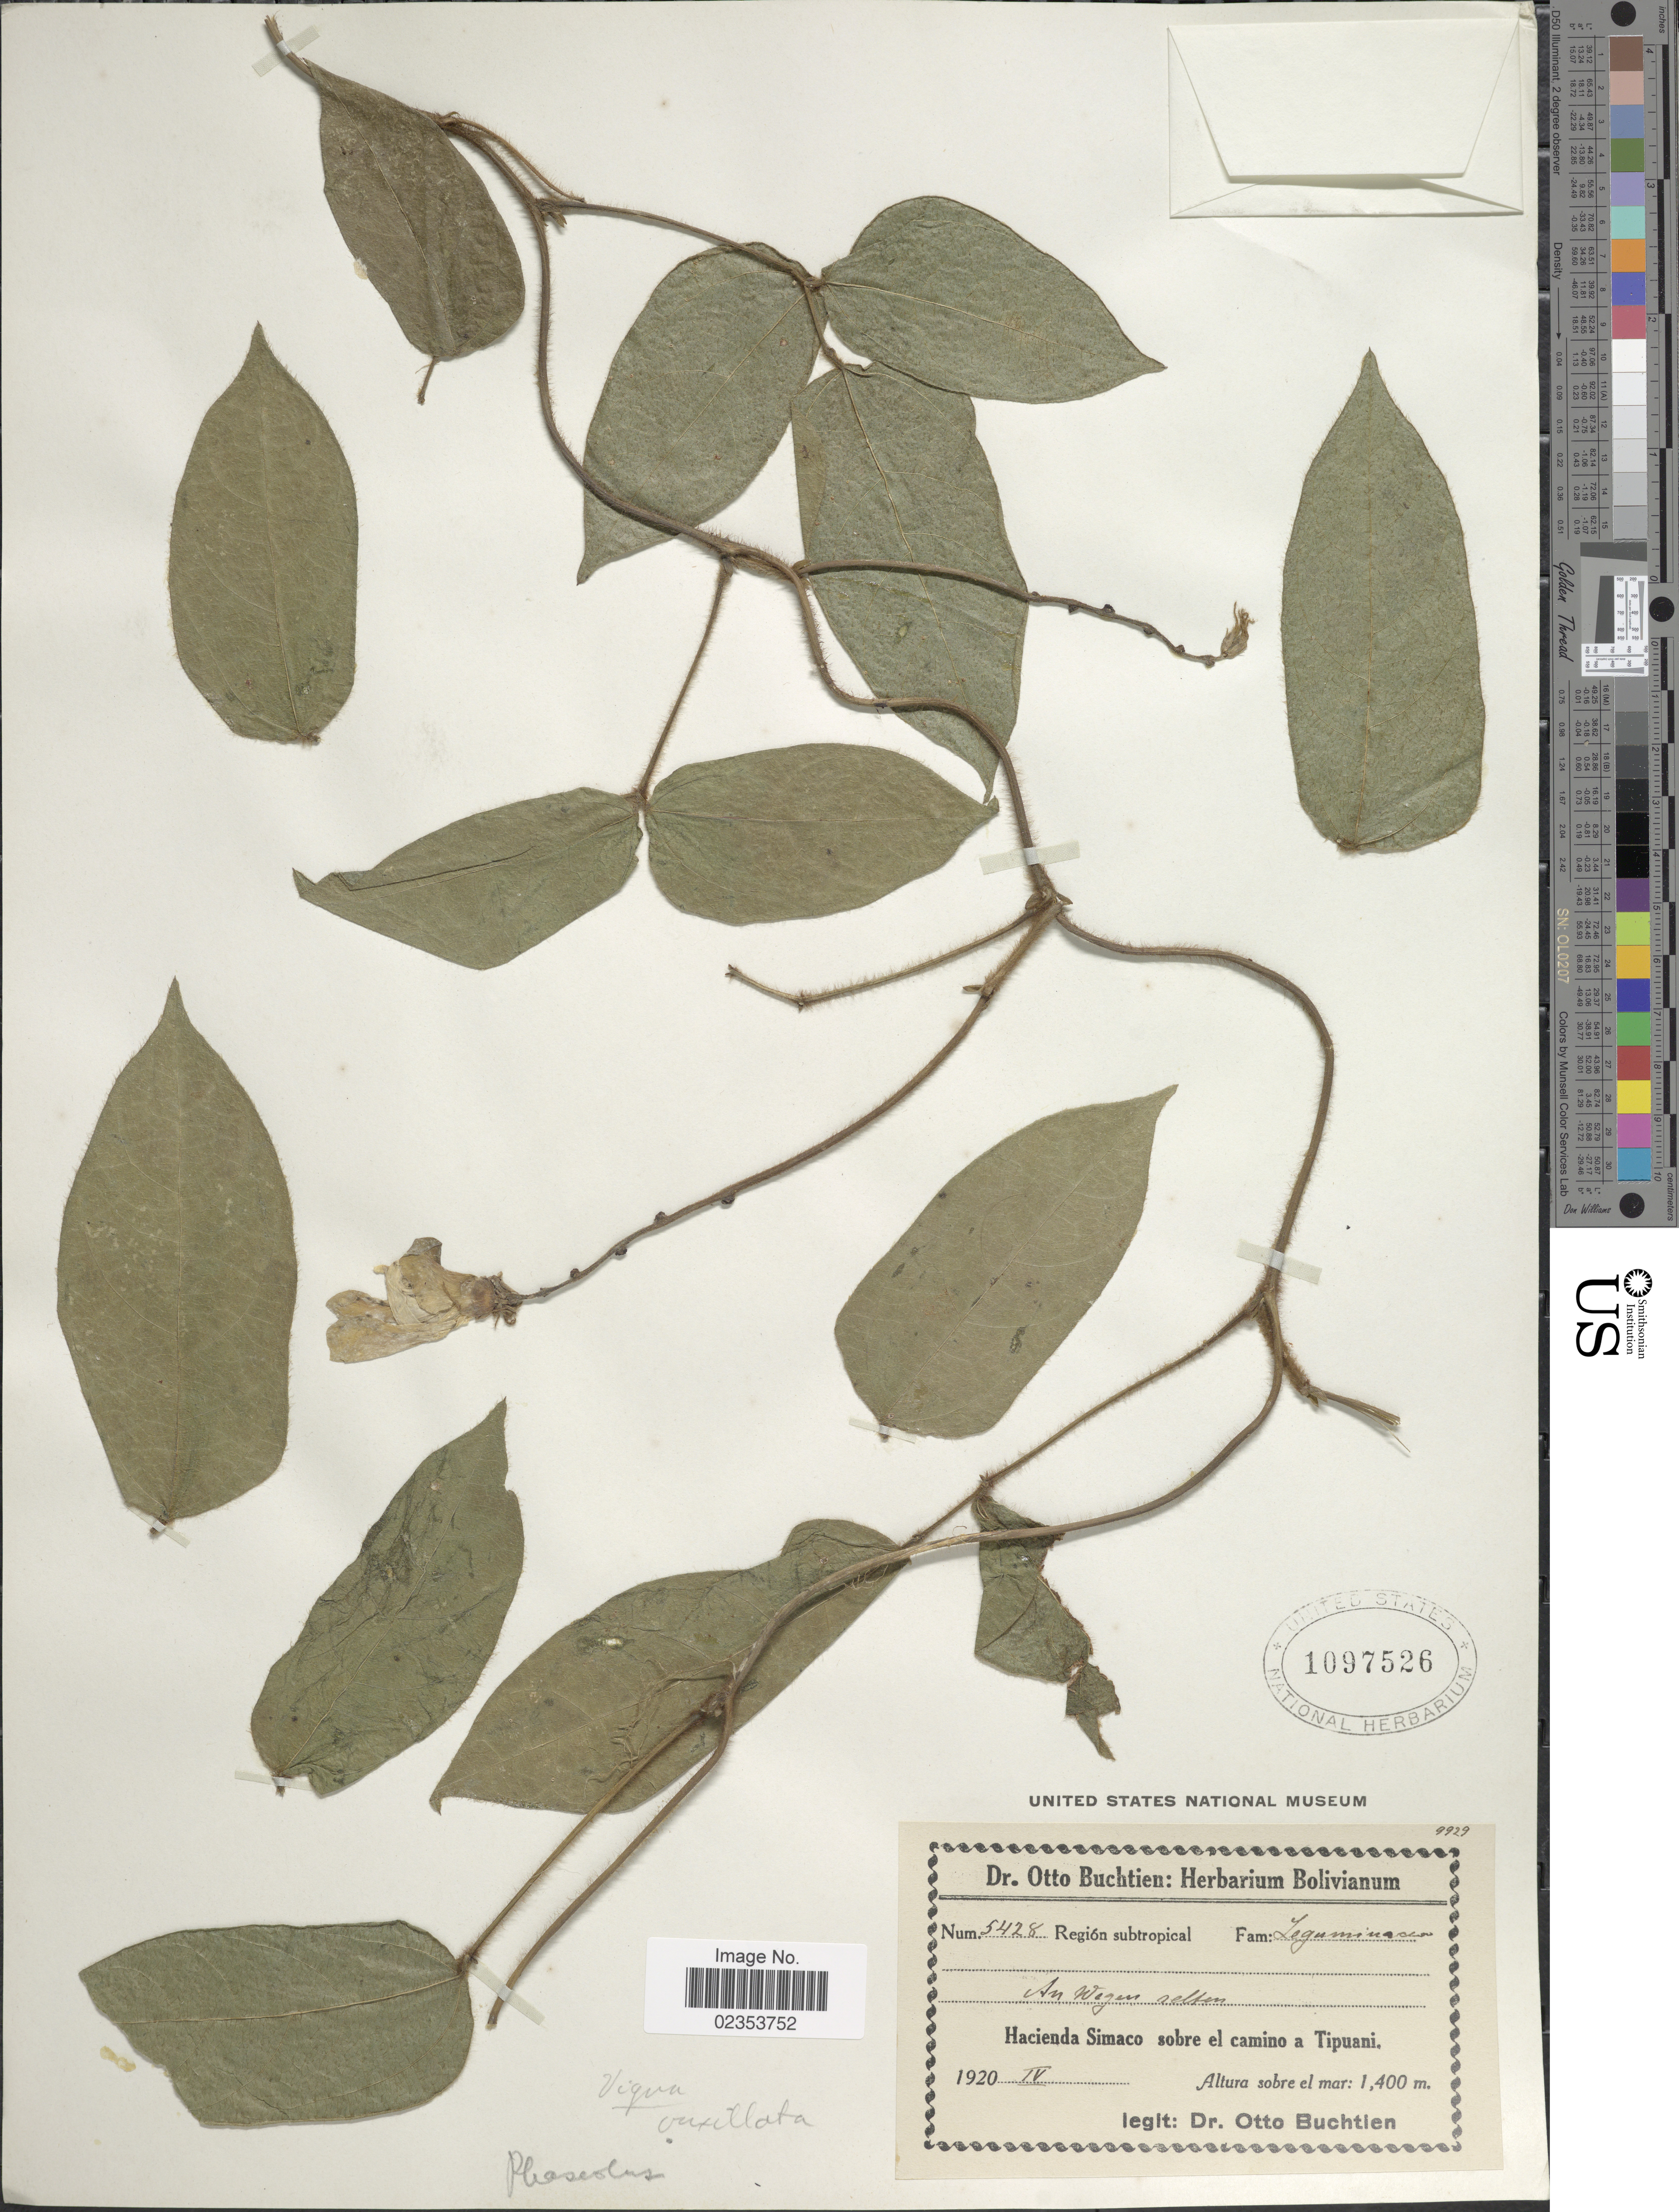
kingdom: Plantae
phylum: Tracheophyta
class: Magnoliopsida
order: Fabales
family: Fabaceae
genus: Vigna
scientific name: Vigna vexillata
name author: (L.) A. Rich.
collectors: O. Buchtien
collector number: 5428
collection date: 1920-04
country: Bolivia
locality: Hacienda Simaco sobre el camino a Tipuani. Region Subtropical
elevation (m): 1400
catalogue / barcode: US 1097526